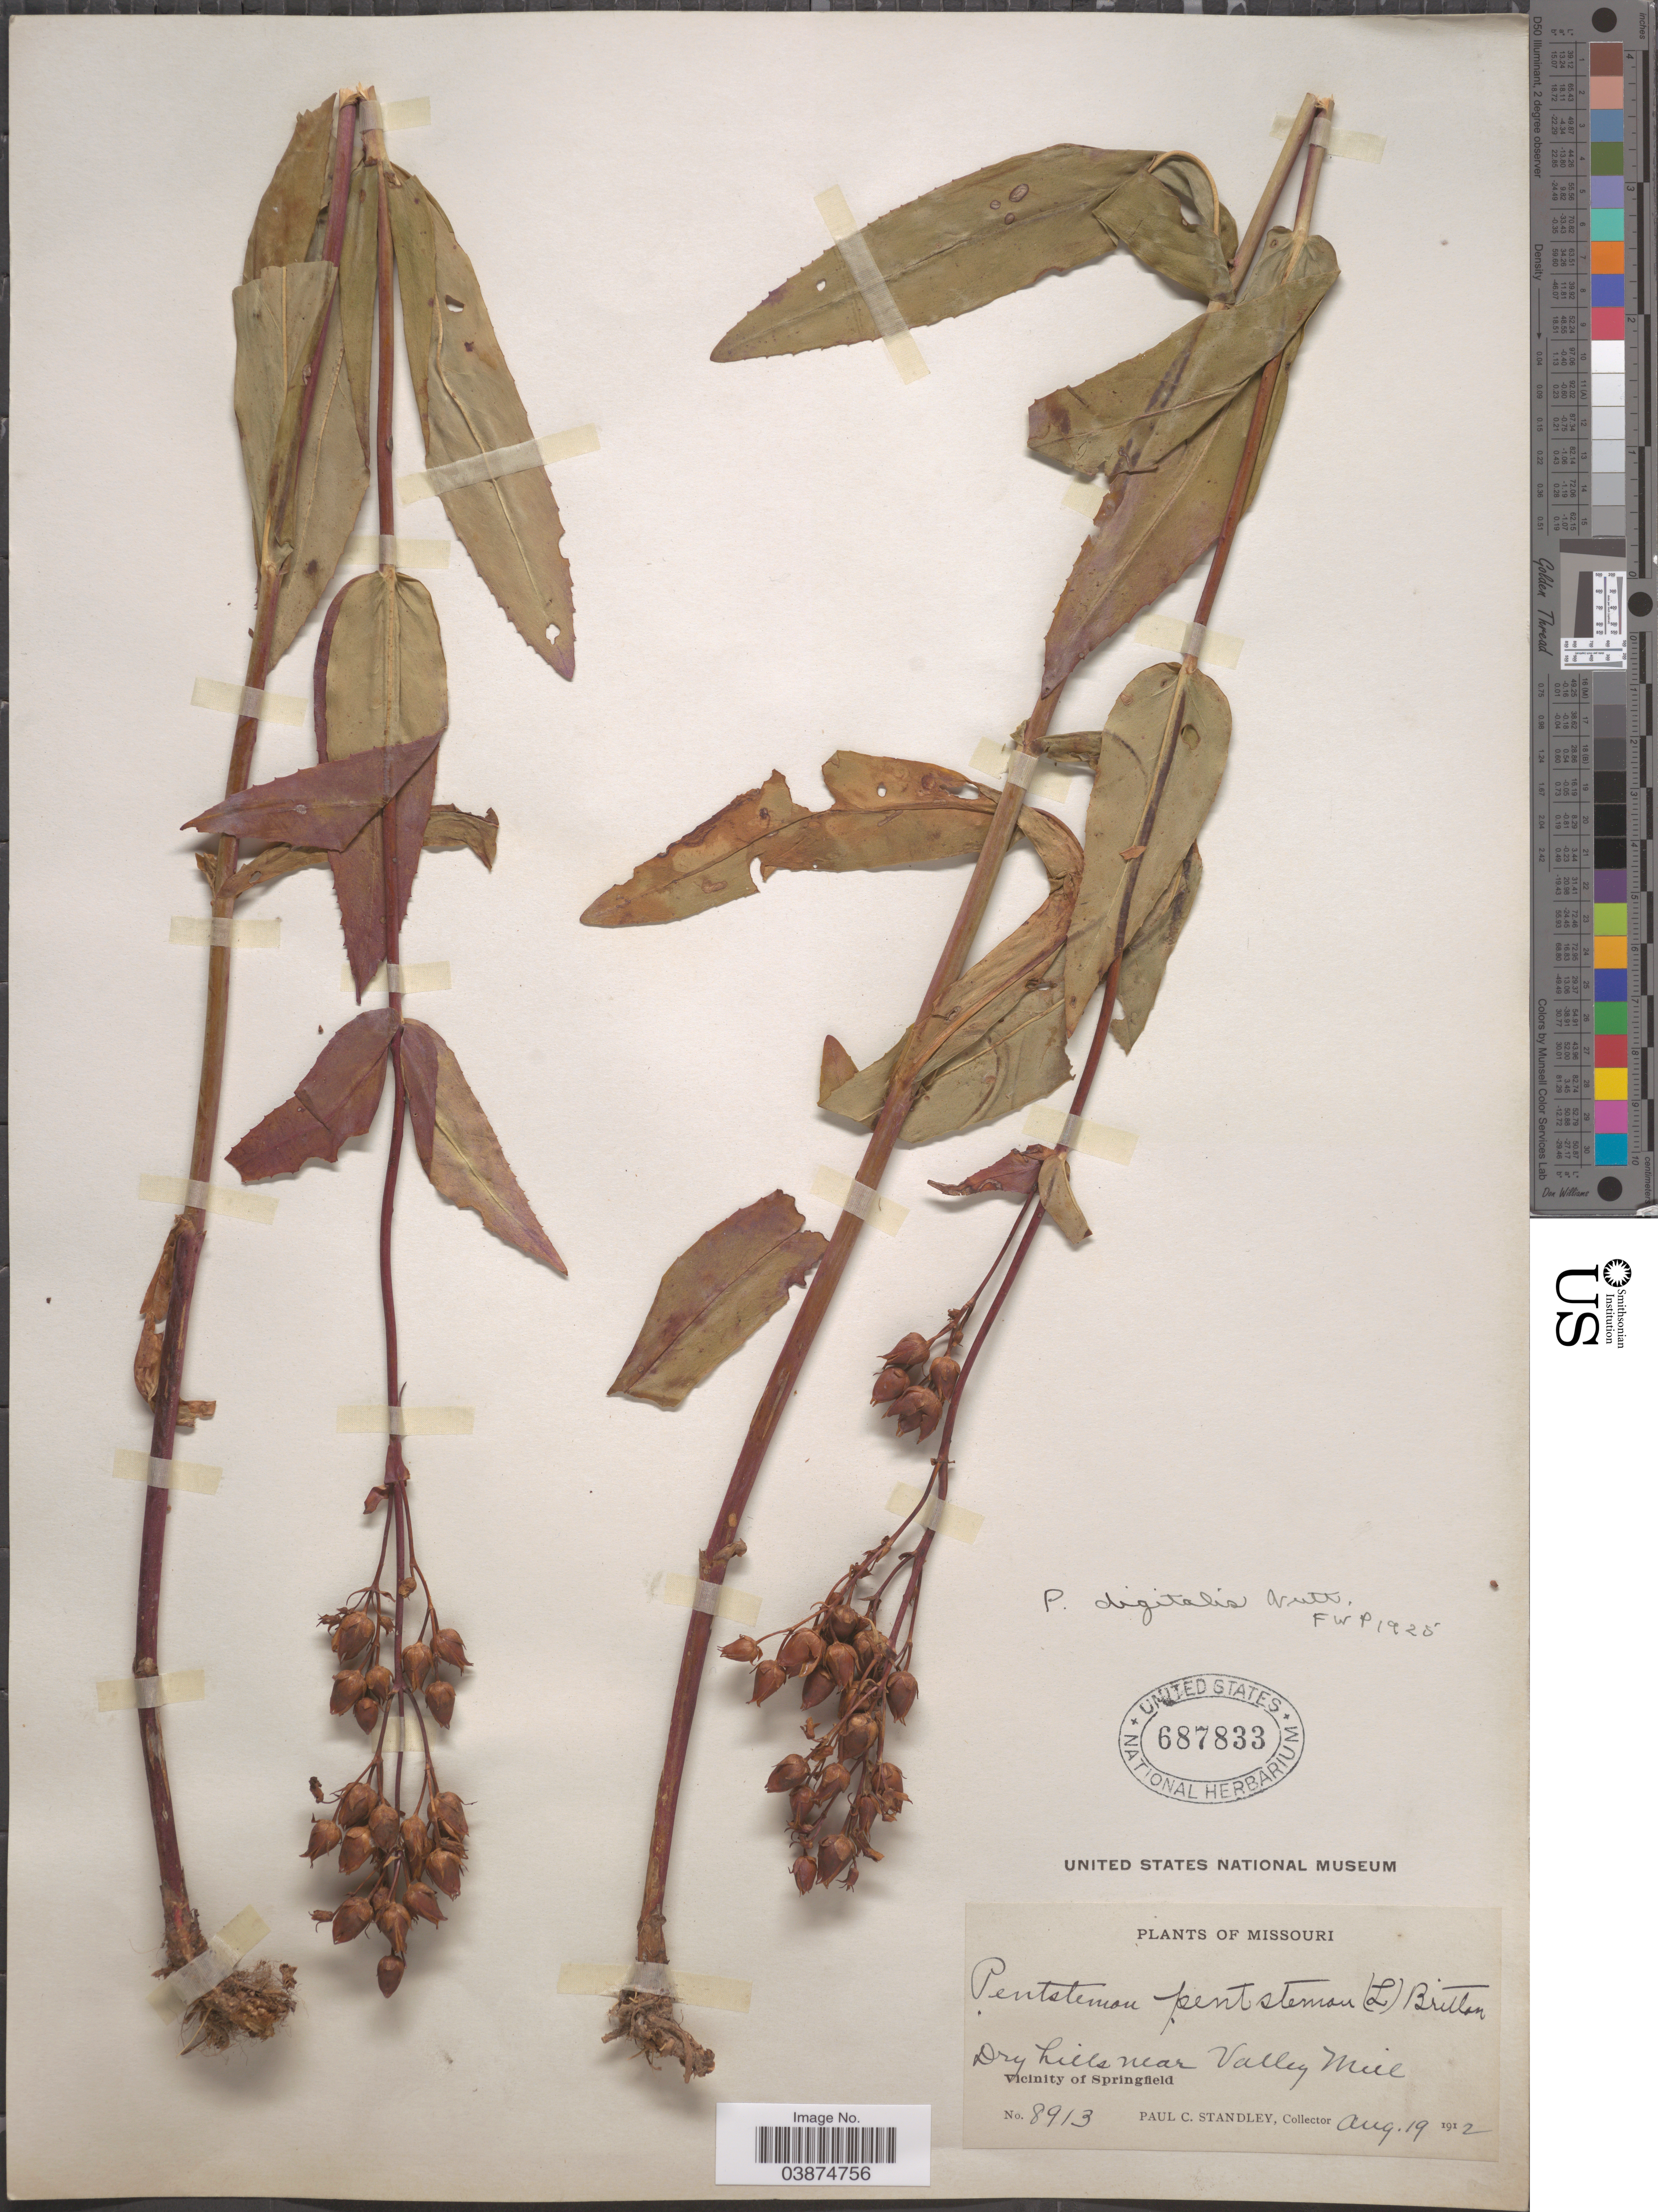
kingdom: Plantae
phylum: Tracheophyta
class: Magnoliopsida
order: Lamiales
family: Plantaginaceae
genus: Penstemon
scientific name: Penstemon digitalis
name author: Nutt. ex Sims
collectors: P. C. Standley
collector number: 8913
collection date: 1912-08-19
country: United States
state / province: Missouri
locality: Dry hills near Valley Mill, Vicinity of Springfield.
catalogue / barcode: US 687833